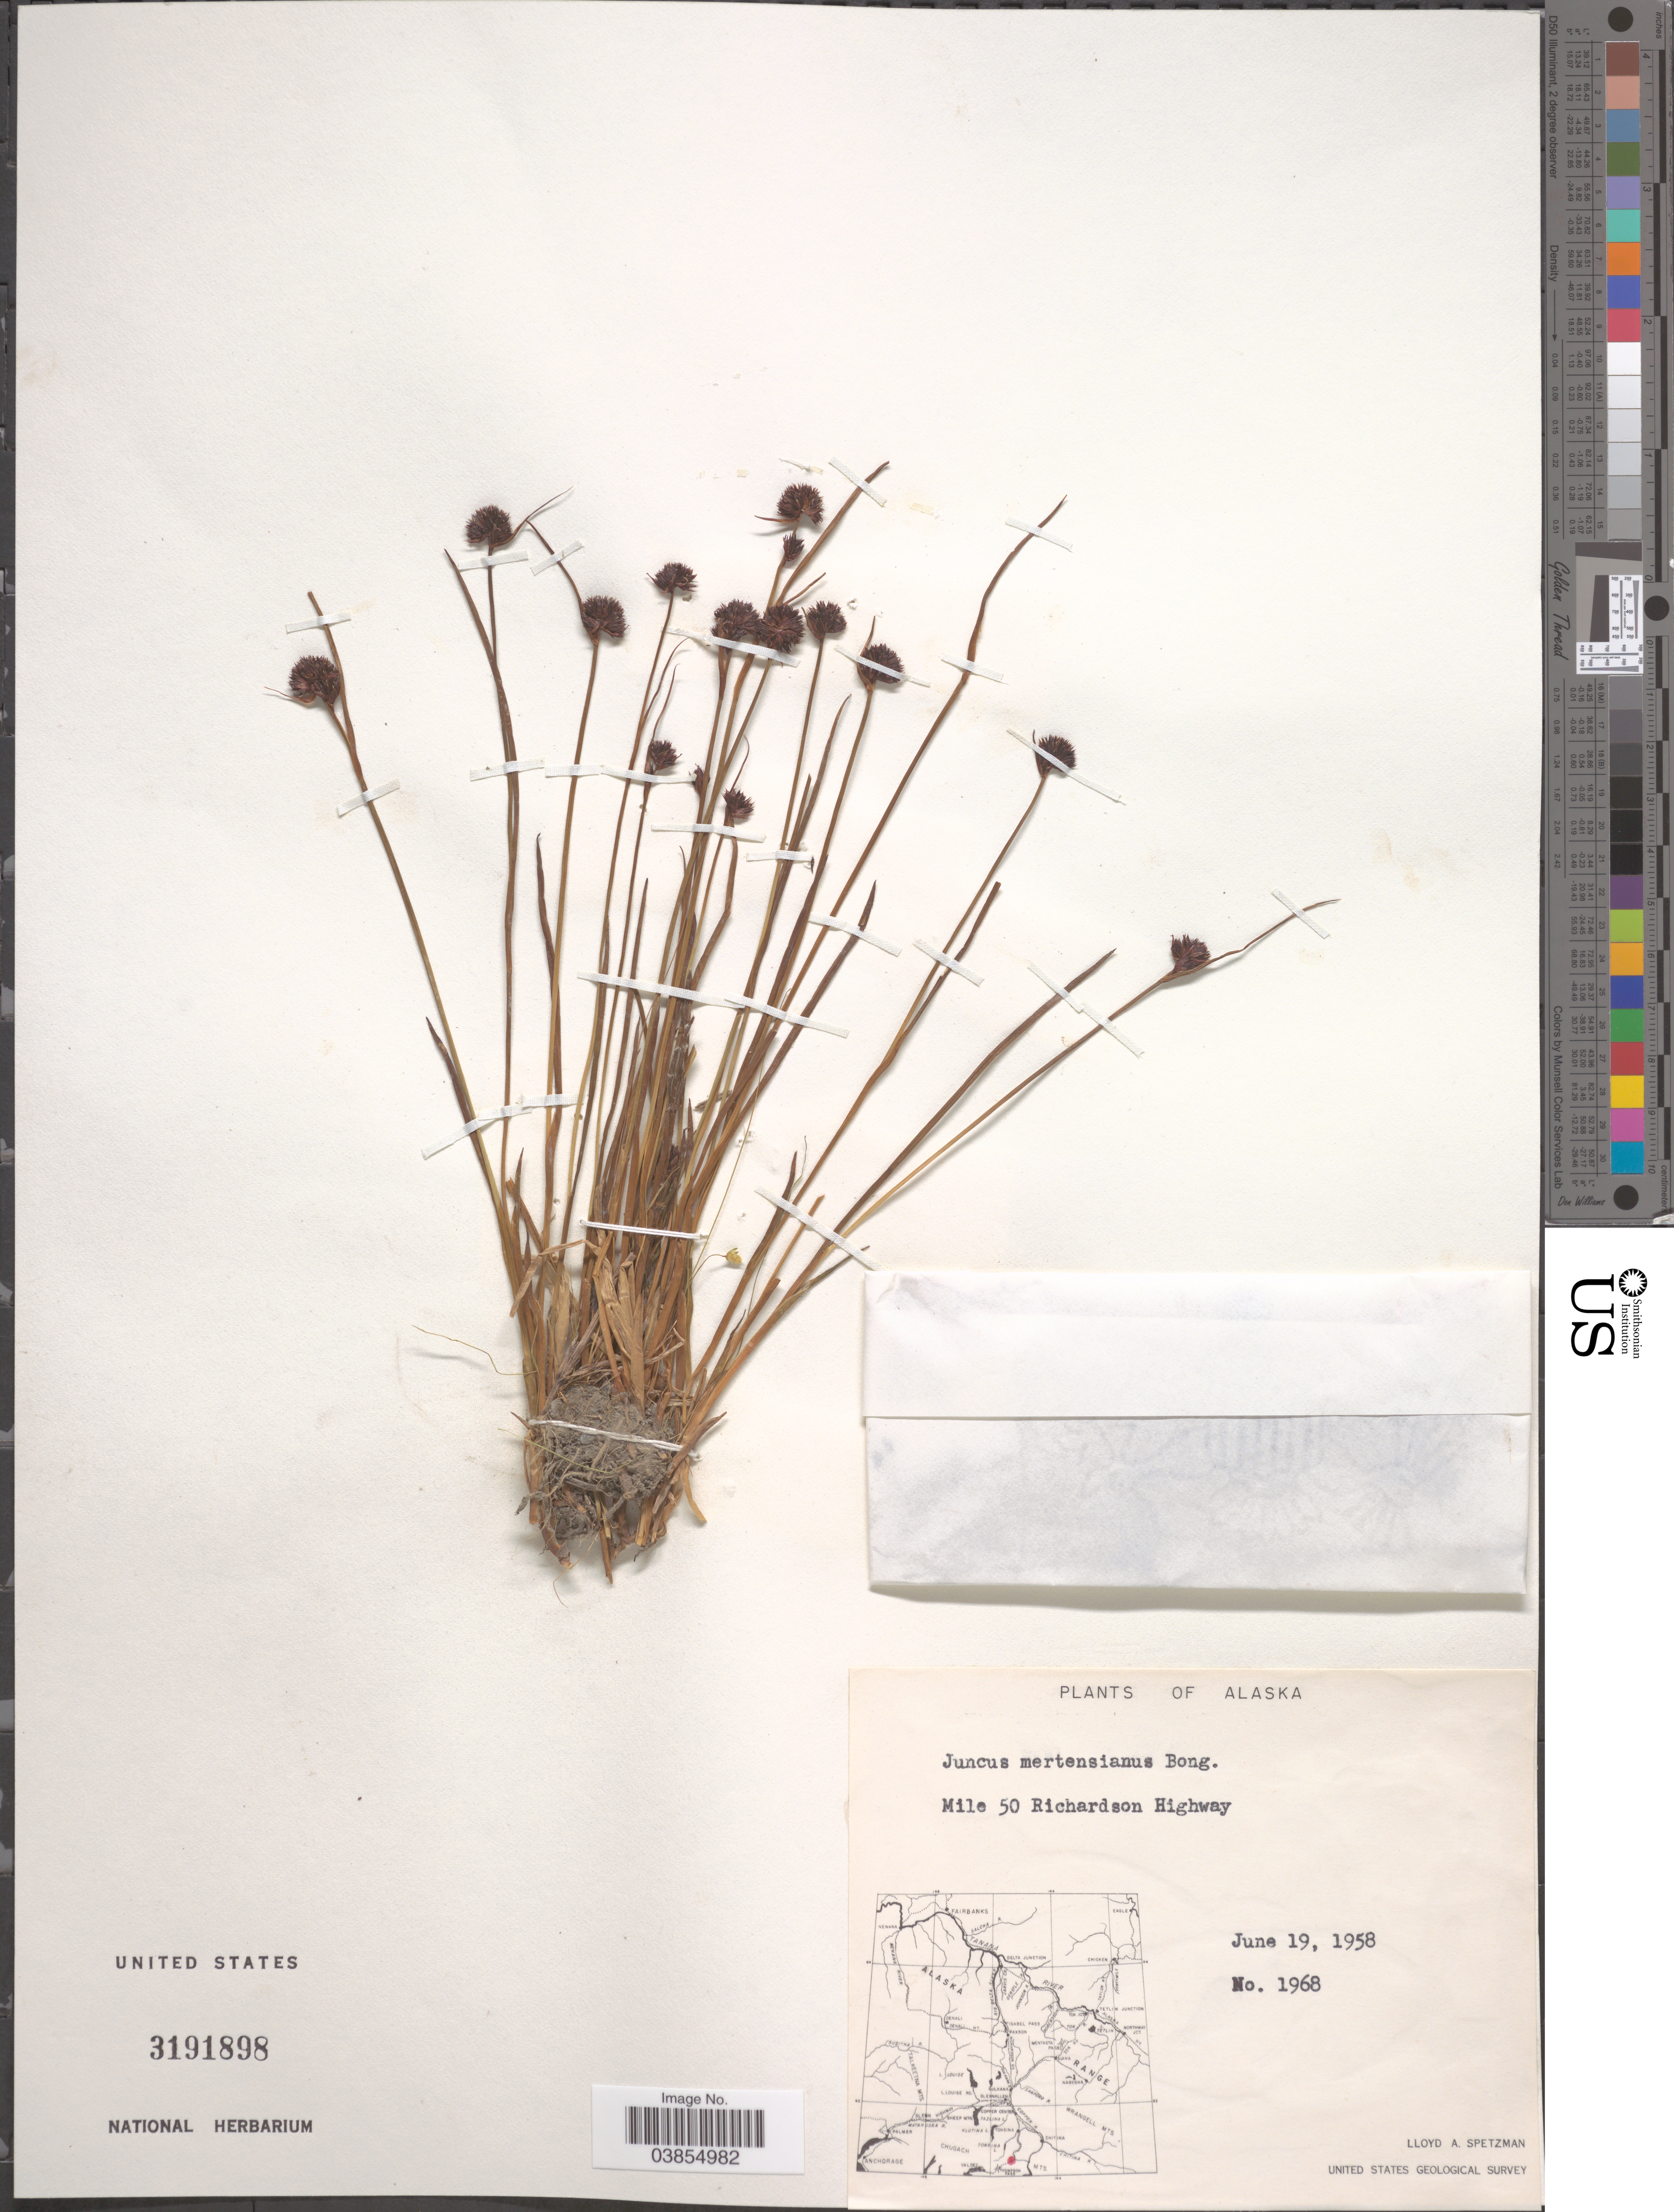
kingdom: Plantae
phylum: Tracheophyta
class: Liliopsida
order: Poales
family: Juncaceae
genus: Juncus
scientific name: Juncus mertensianus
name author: Bong.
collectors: L. Spetzman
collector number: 1968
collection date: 1958-06-19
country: United States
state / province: Alaska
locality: Mile 50 Richardson Highway.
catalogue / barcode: US 3191898